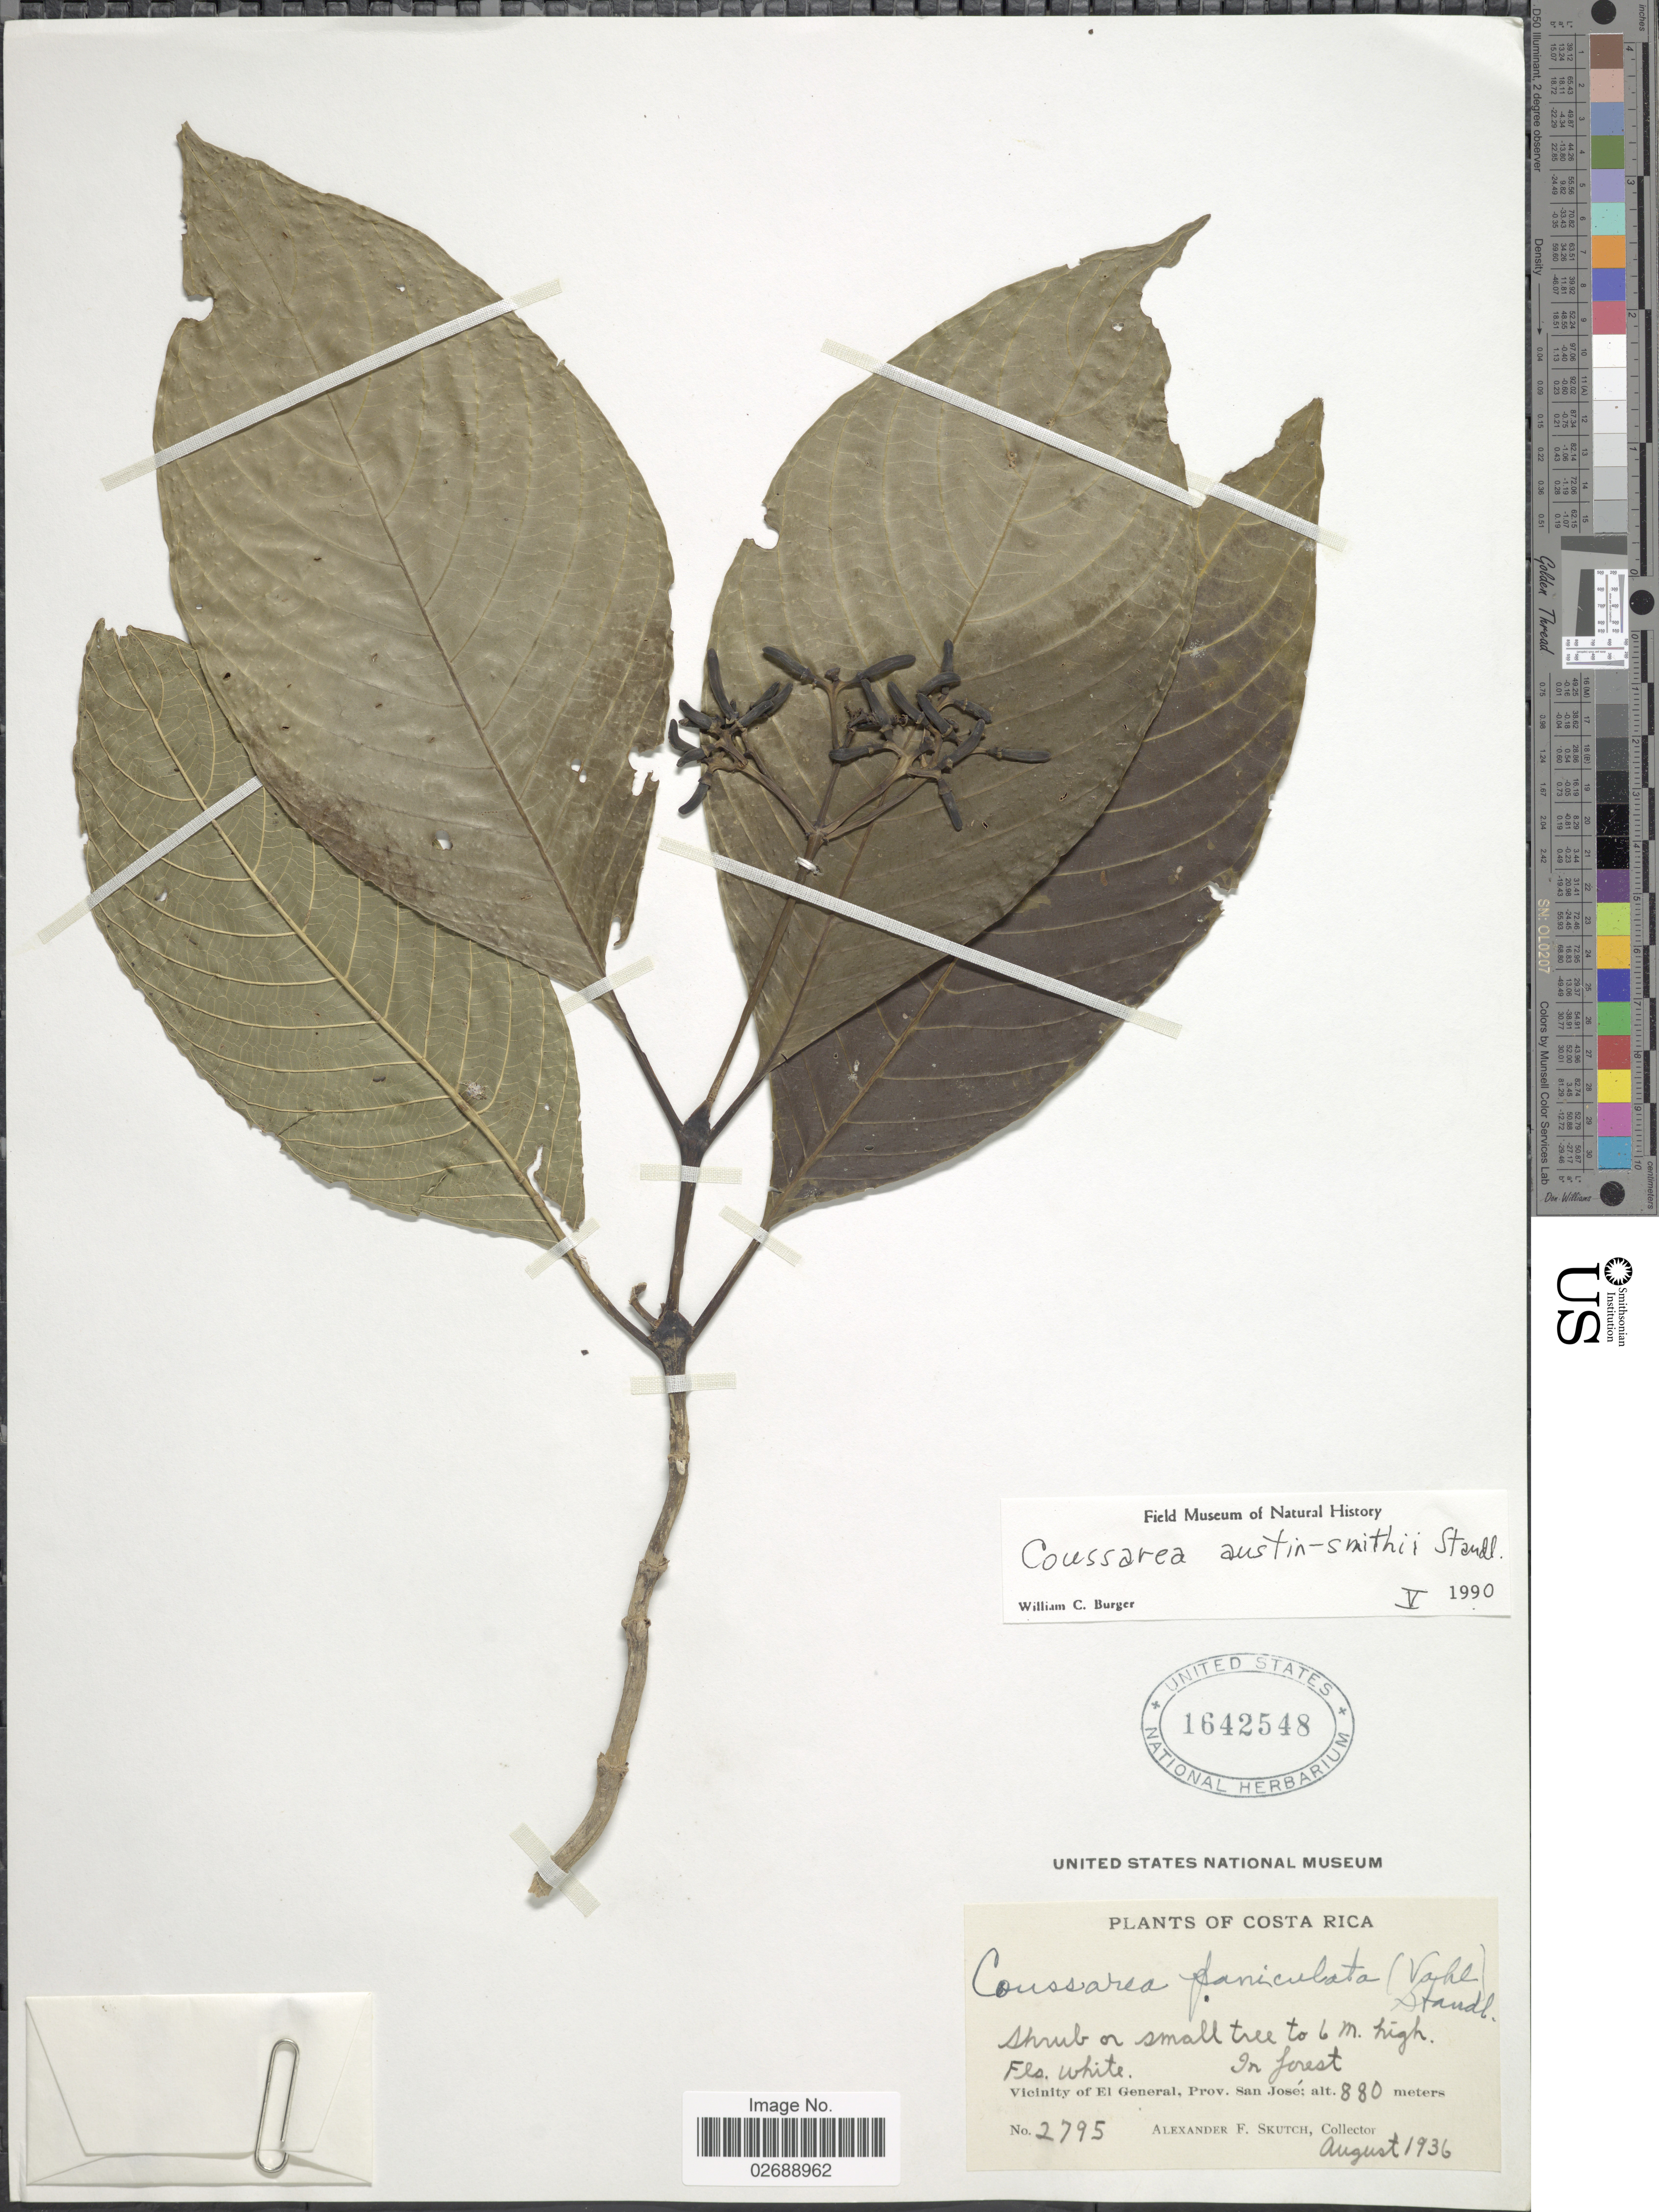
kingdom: Plantae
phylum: Tracheophyta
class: Magnoliopsida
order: Gentianales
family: Rubiaceae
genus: Coussarea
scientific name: Coussarea austin-smithii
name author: Standl.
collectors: A. F. Skutch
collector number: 2795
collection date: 1936-08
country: Costa Rica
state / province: San José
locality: Vicinity of El General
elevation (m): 880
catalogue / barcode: US 1642548